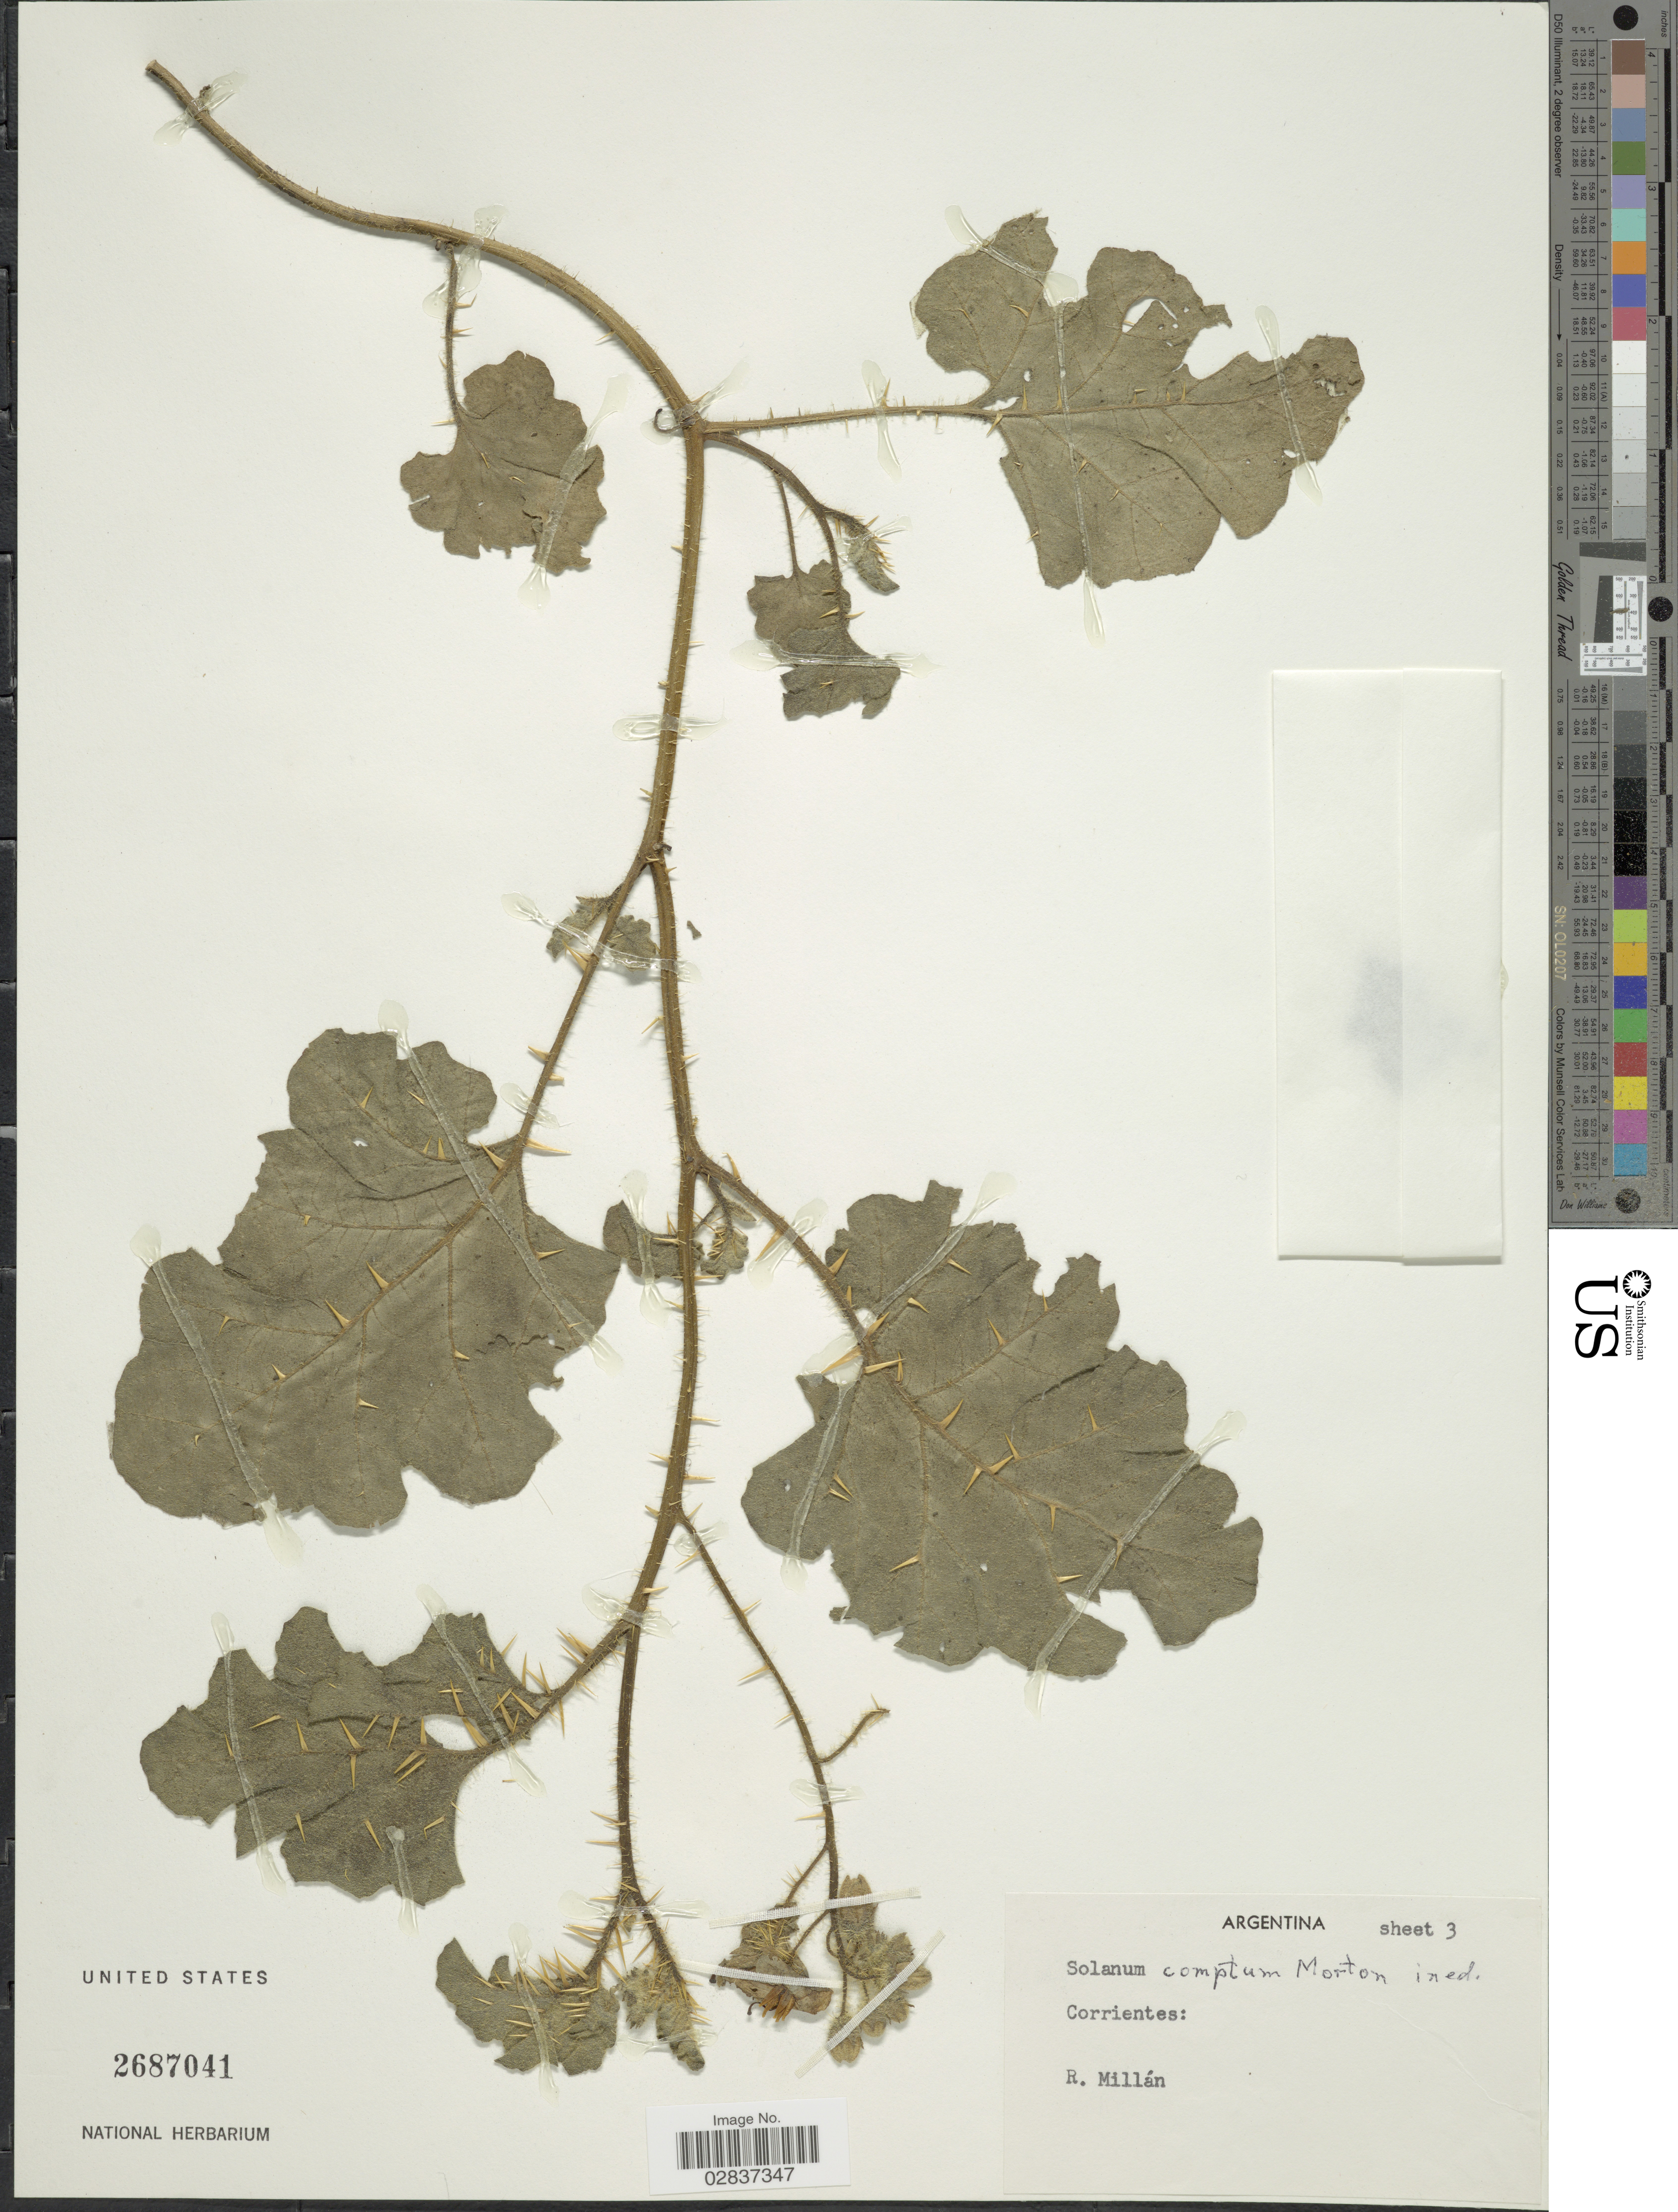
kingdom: Plantae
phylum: Tracheophyta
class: Magnoliopsida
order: Solanales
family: Solanaceae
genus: Solanum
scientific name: Solanum comptum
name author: C.V. Morton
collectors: R. Millan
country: Argentina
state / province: Corrientes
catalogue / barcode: US 2687041